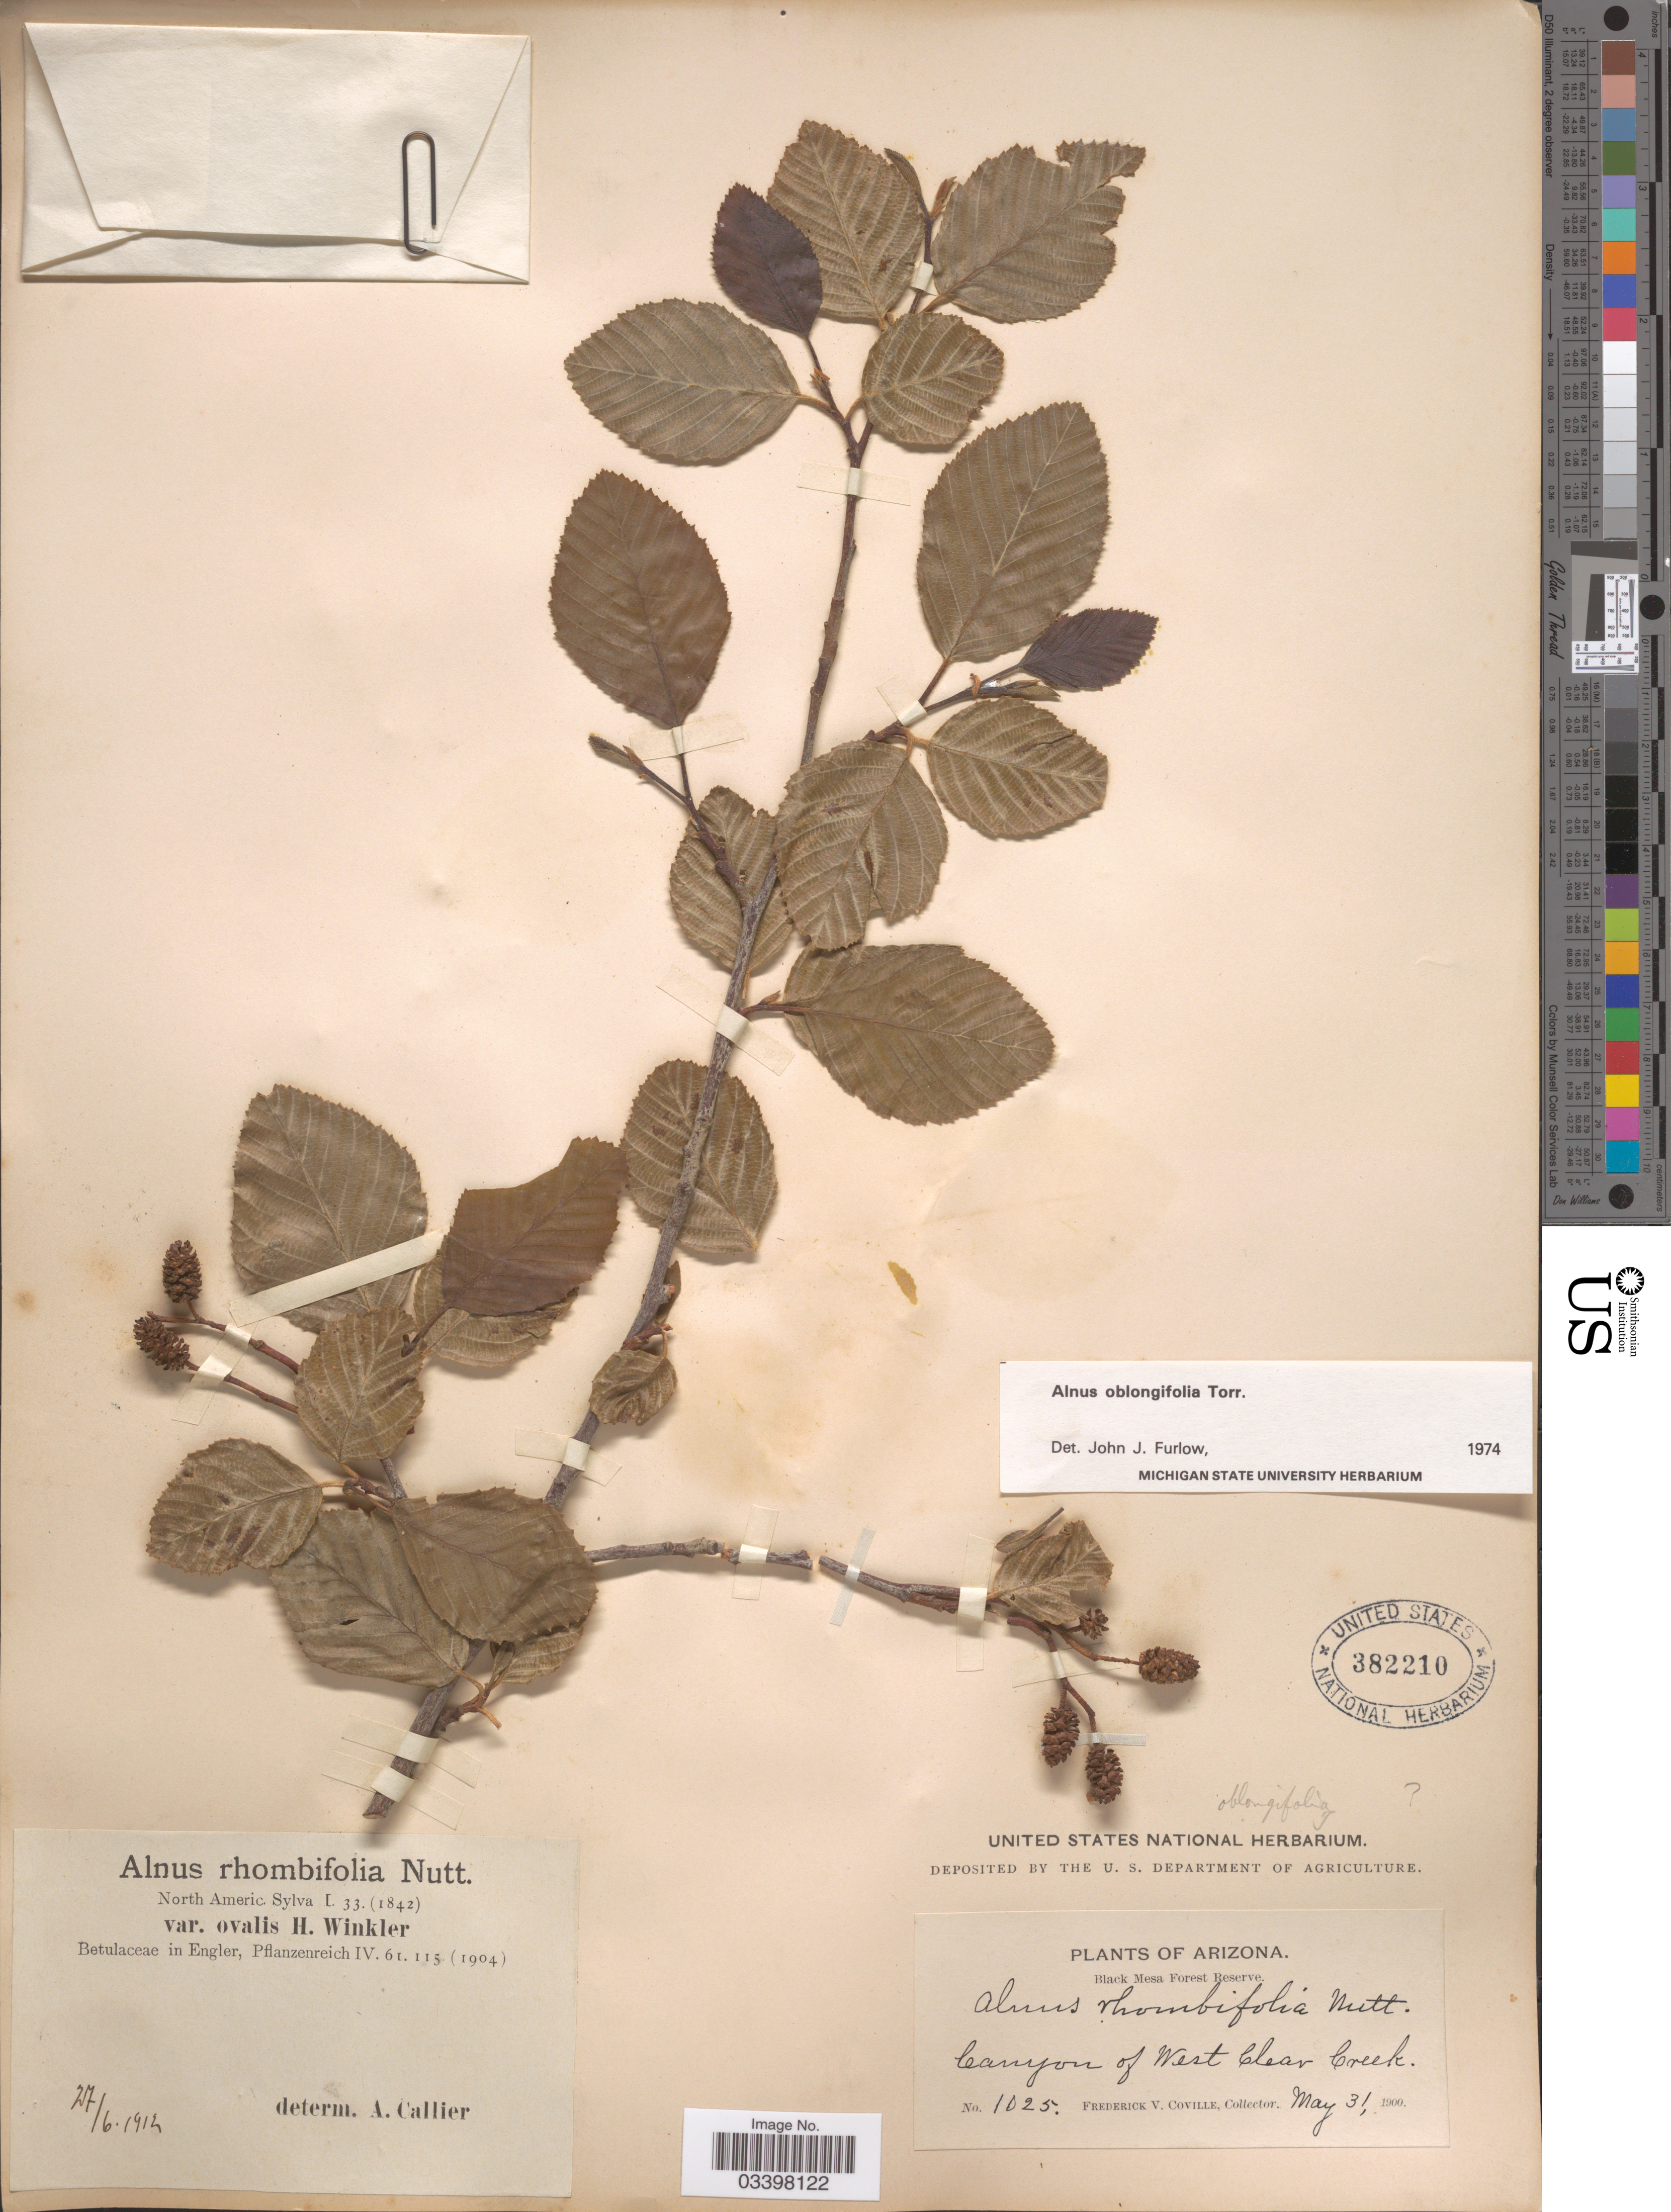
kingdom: Plantae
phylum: Tracheophyta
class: Magnoliopsida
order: Fagales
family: Betulaceae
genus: Alnus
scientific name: Alnus oblongifolia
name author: Torr. in Emory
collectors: F. V. Coville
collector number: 1025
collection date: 1900-05-31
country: United States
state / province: Arizona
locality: Black Mesa Forest Reserve. Canyon of West Clear Creek.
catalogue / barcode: US 382210